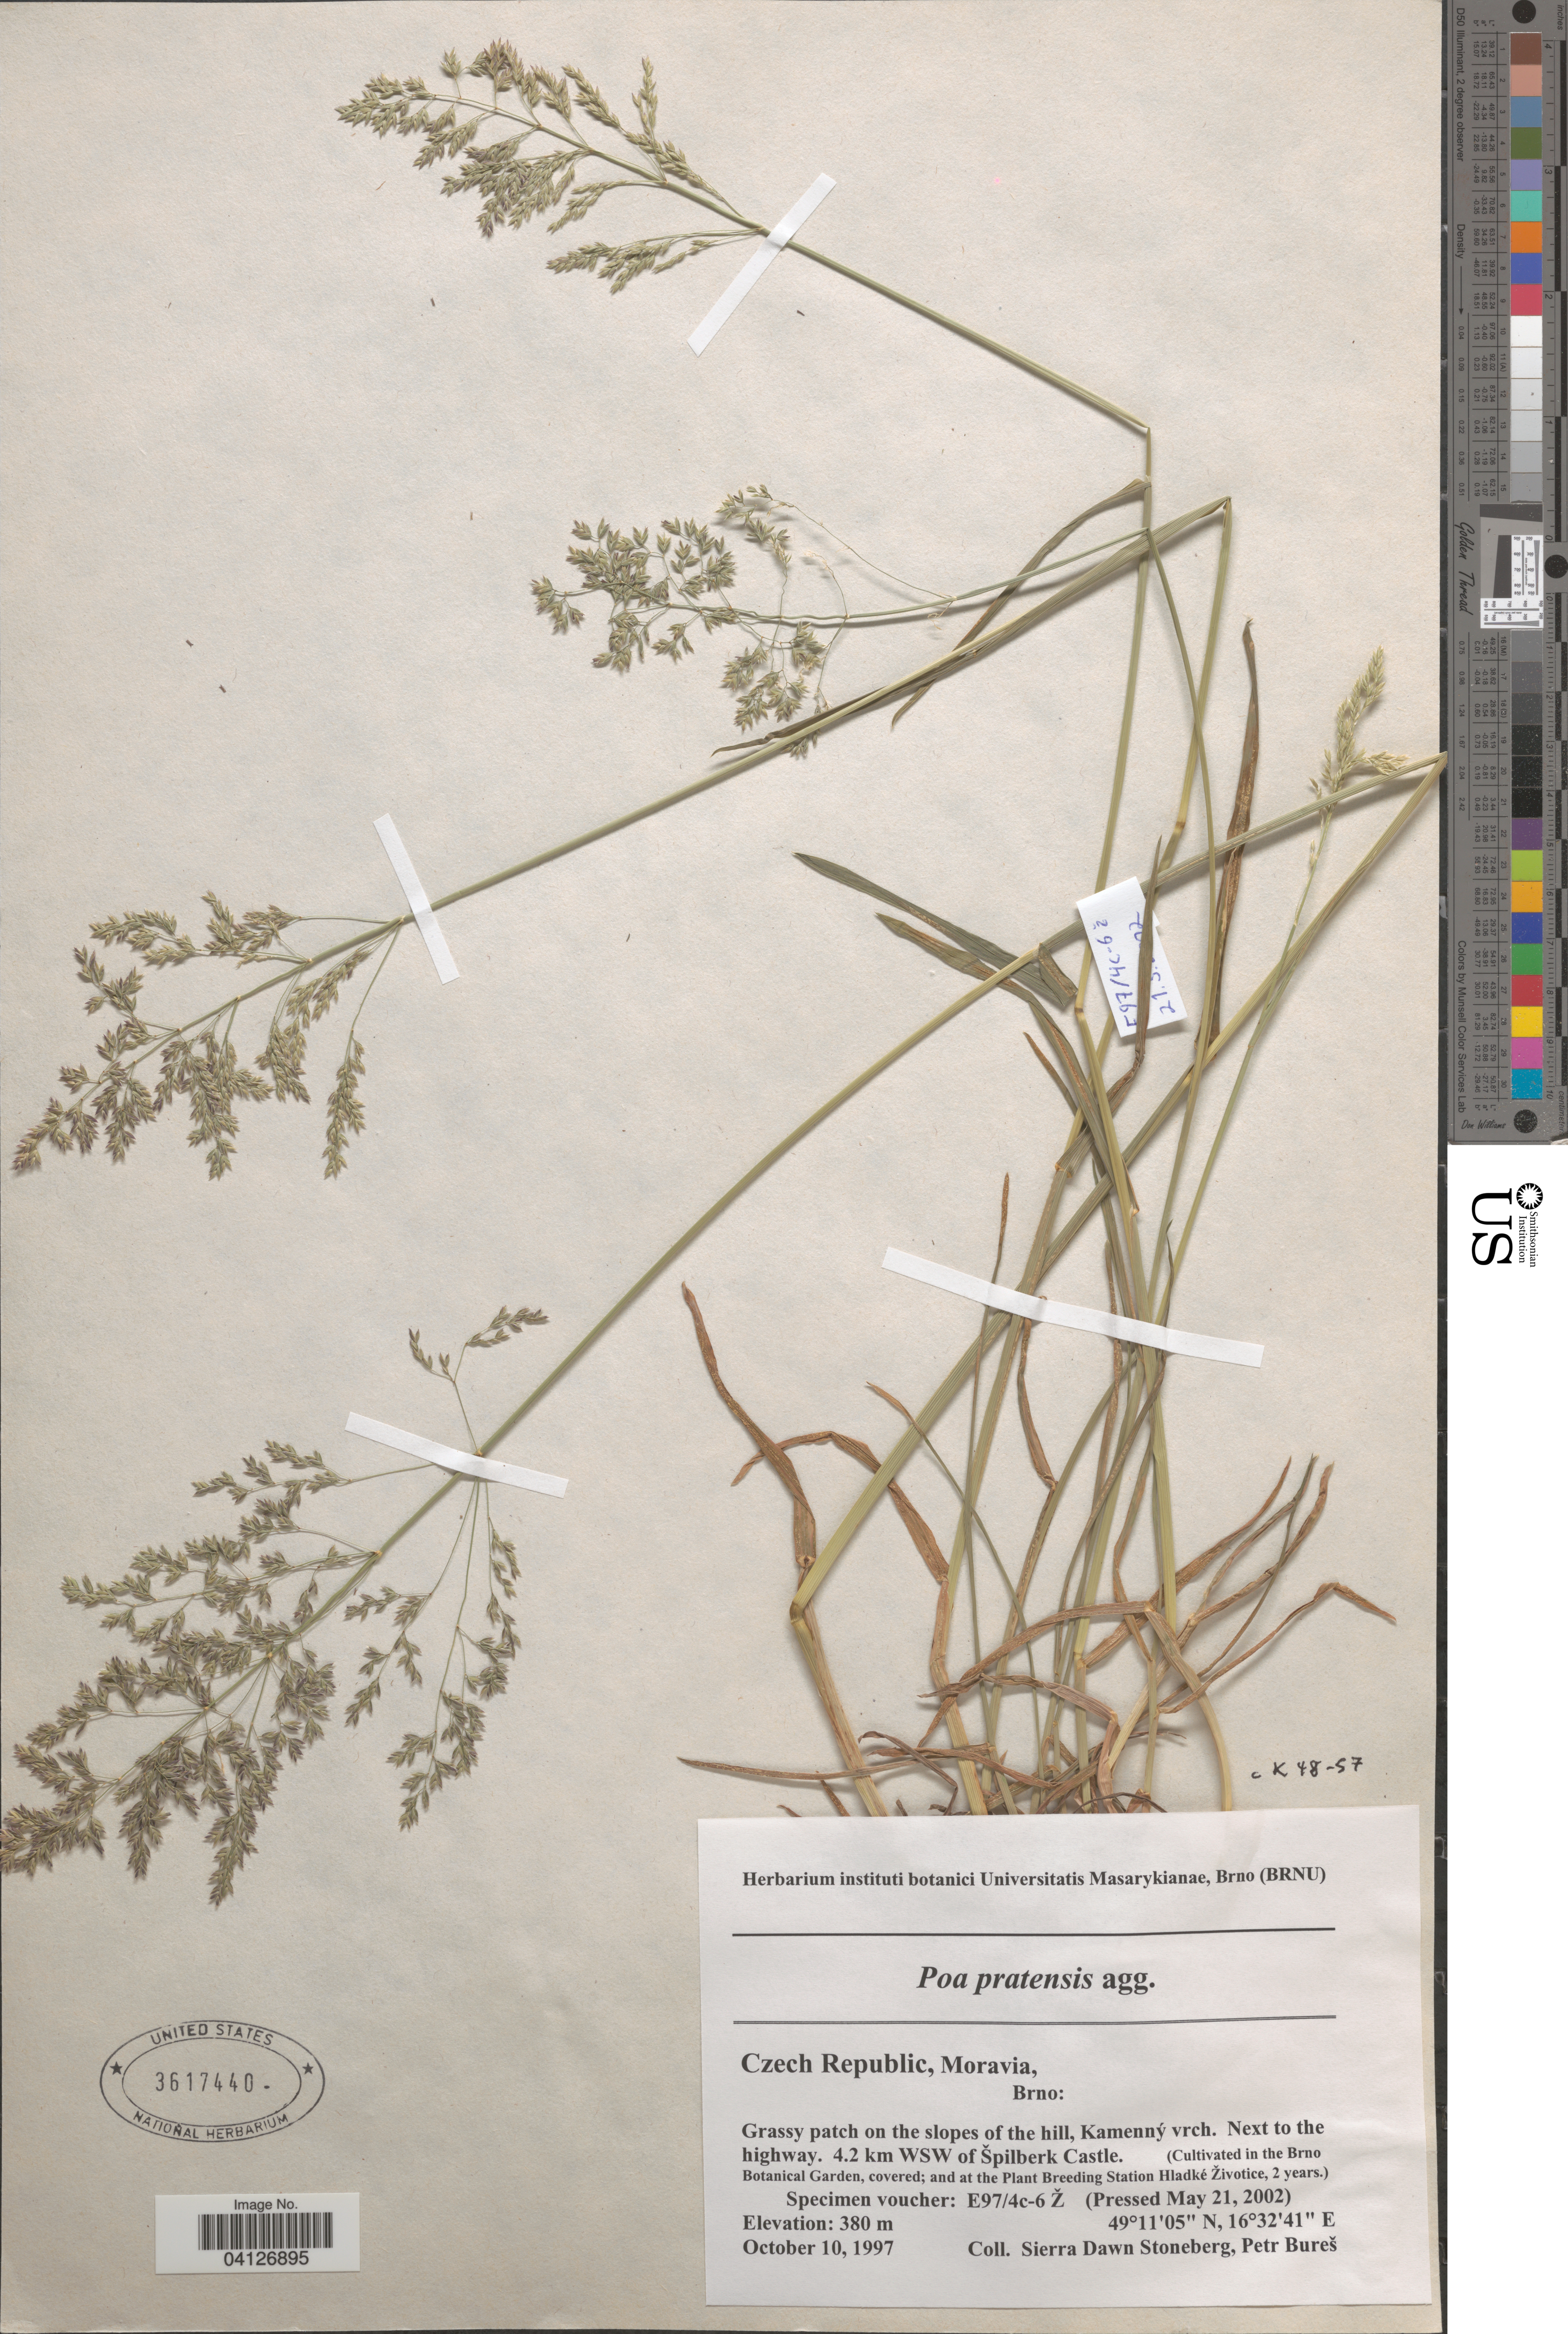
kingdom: Plantae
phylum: Tracheophyta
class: Liliopsida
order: Poales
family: Poaceae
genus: Poa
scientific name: Poa pratensis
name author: L.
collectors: Ex herb. instituti botanici Universitatis Masarykianae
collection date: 2002-05-21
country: Czechia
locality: In the Brno Botanical Garden, covered; and at the Plant Breeding Station Hladké Životice, 2 years.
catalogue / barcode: US 3617440